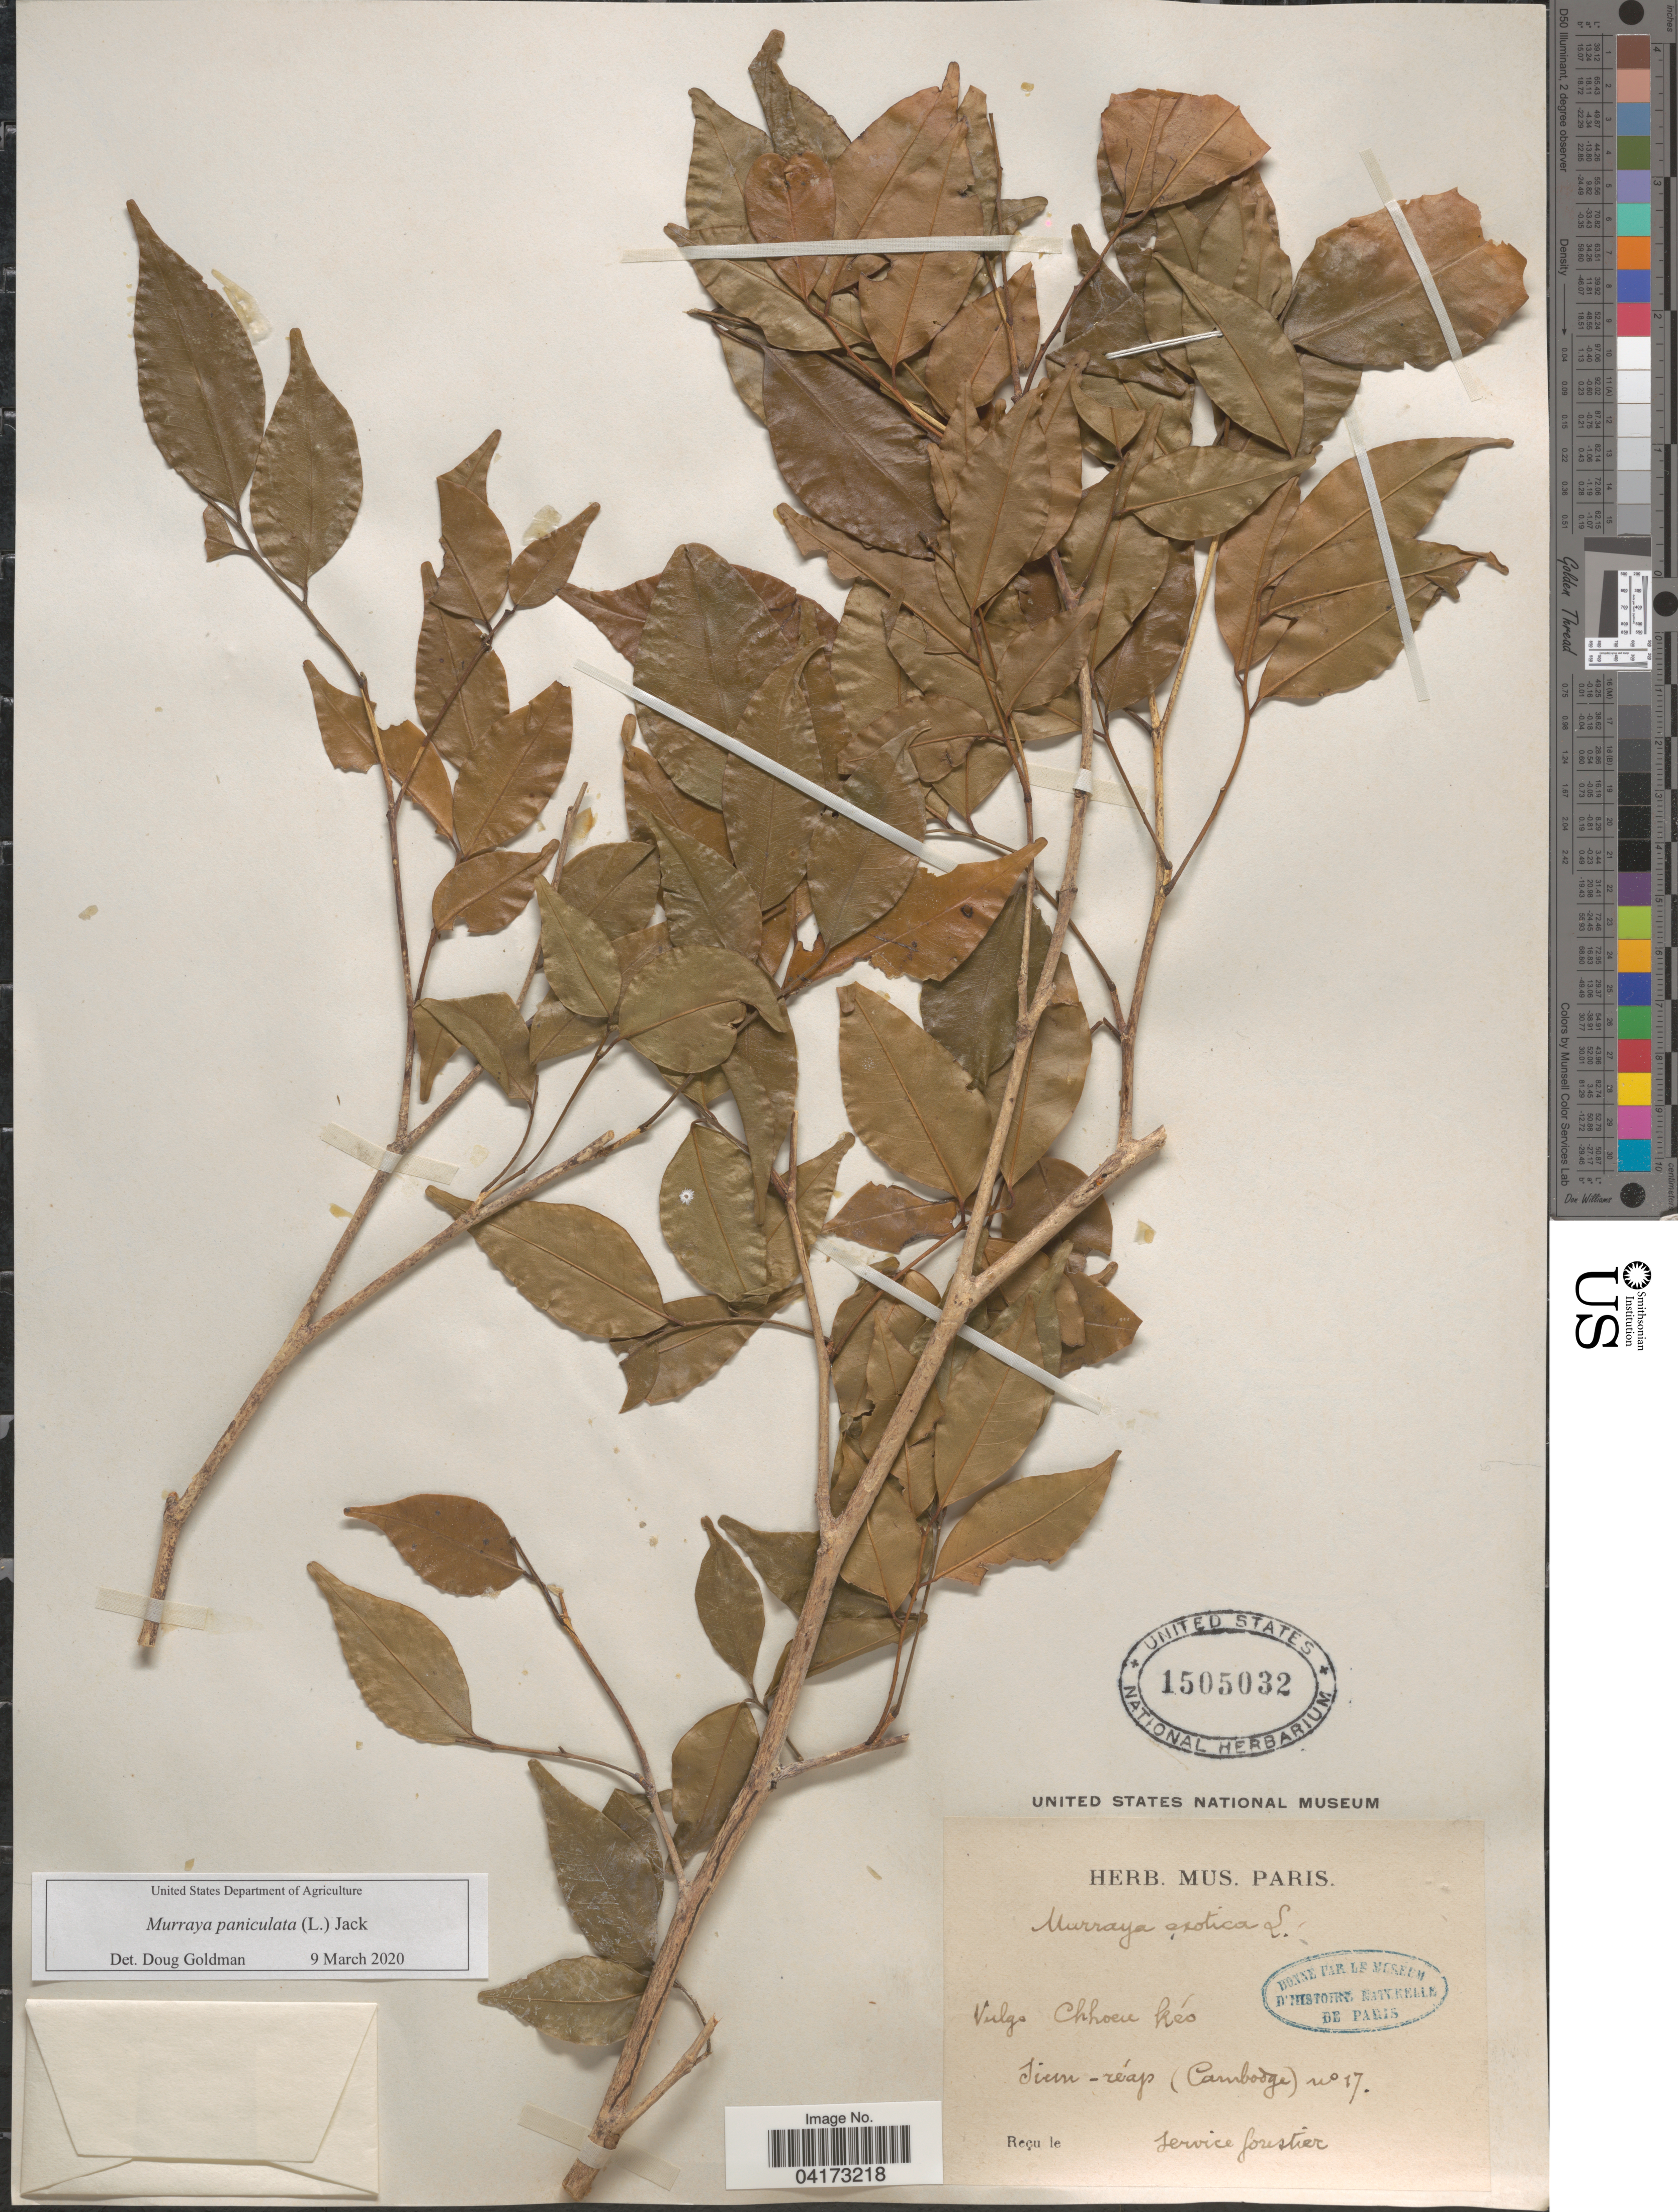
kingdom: Plantae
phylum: Tracheophyta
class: Magnoliopsida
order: Sapindales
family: Rutaceae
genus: Murraya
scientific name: Murraya paniculata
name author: (L.) Jack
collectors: Service Forestier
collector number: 17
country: Cambodia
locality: Vulgo Chhoeie kéo Tiem-réap (Cambodge).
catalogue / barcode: US 1505032